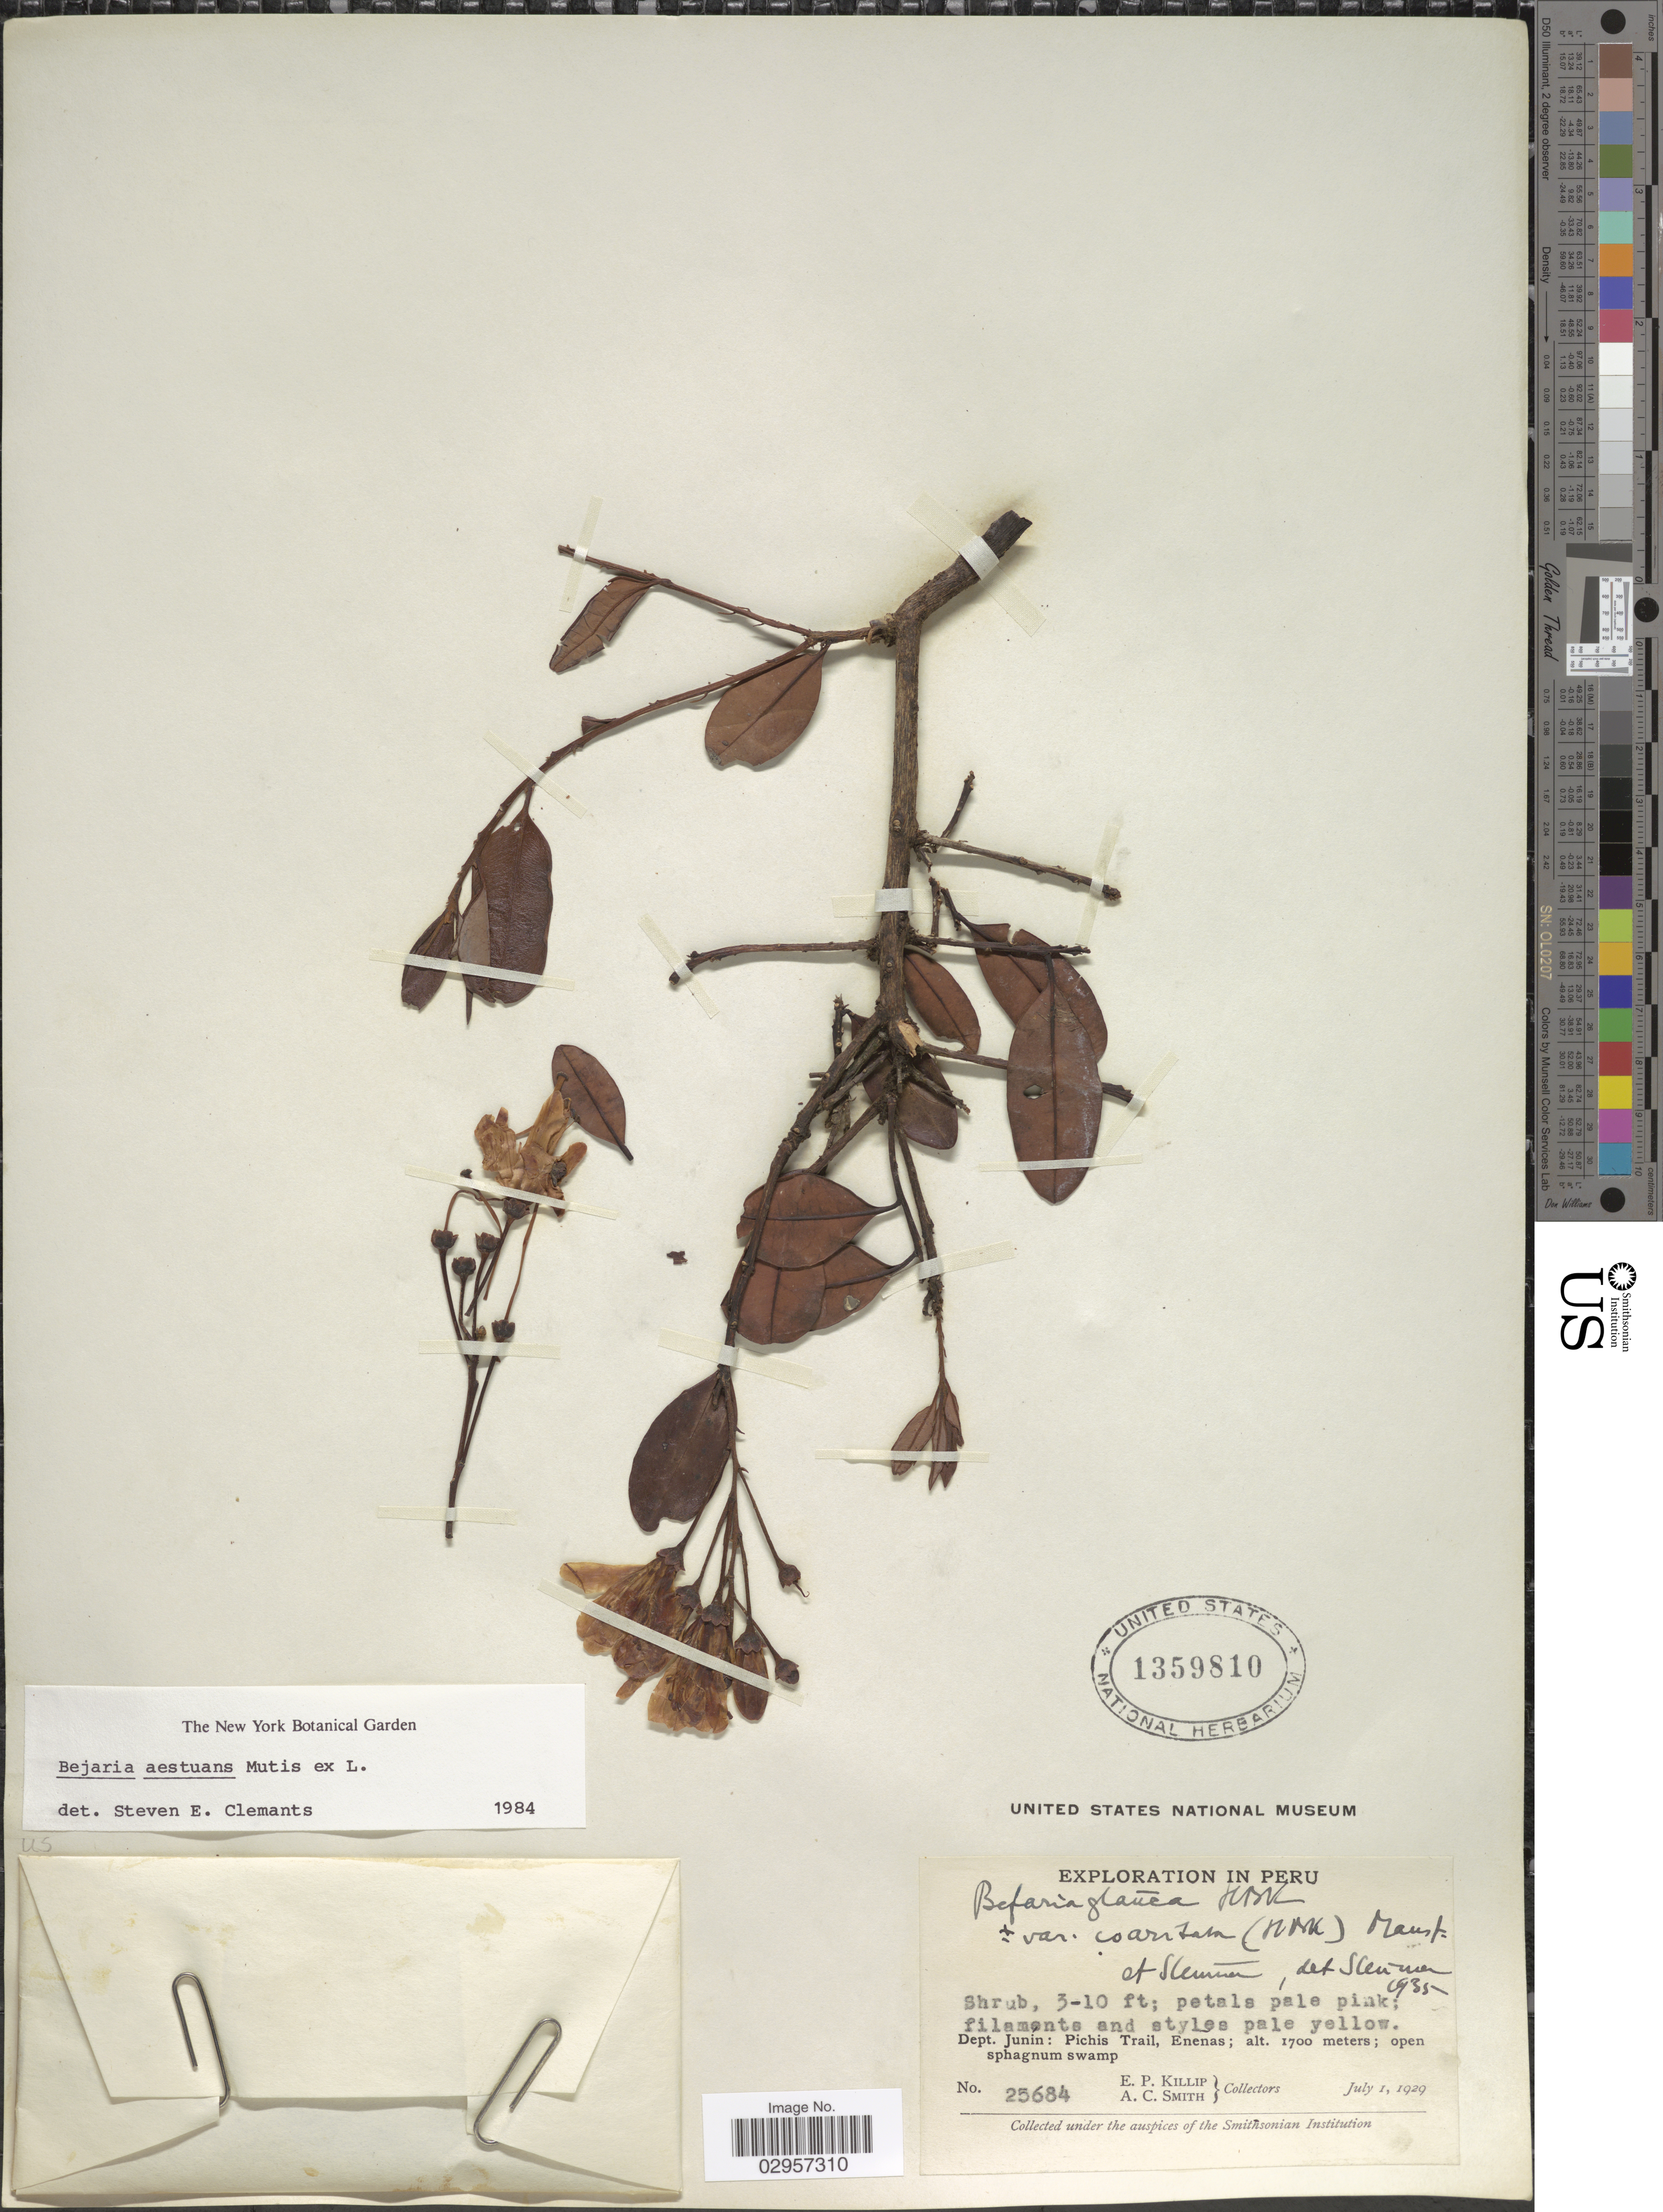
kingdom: Plantae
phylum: Tracheophyta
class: Magnoliopsida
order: Ericales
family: Ericaceae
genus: Befaria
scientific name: Befaria aestuans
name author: Mutis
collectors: E. P. Killip & A. C. Smith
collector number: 25684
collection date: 1929-07-01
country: Peru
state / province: Junín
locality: Dept. Junín: Pichis Trail, Enenas.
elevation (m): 1700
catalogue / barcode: US 1359810